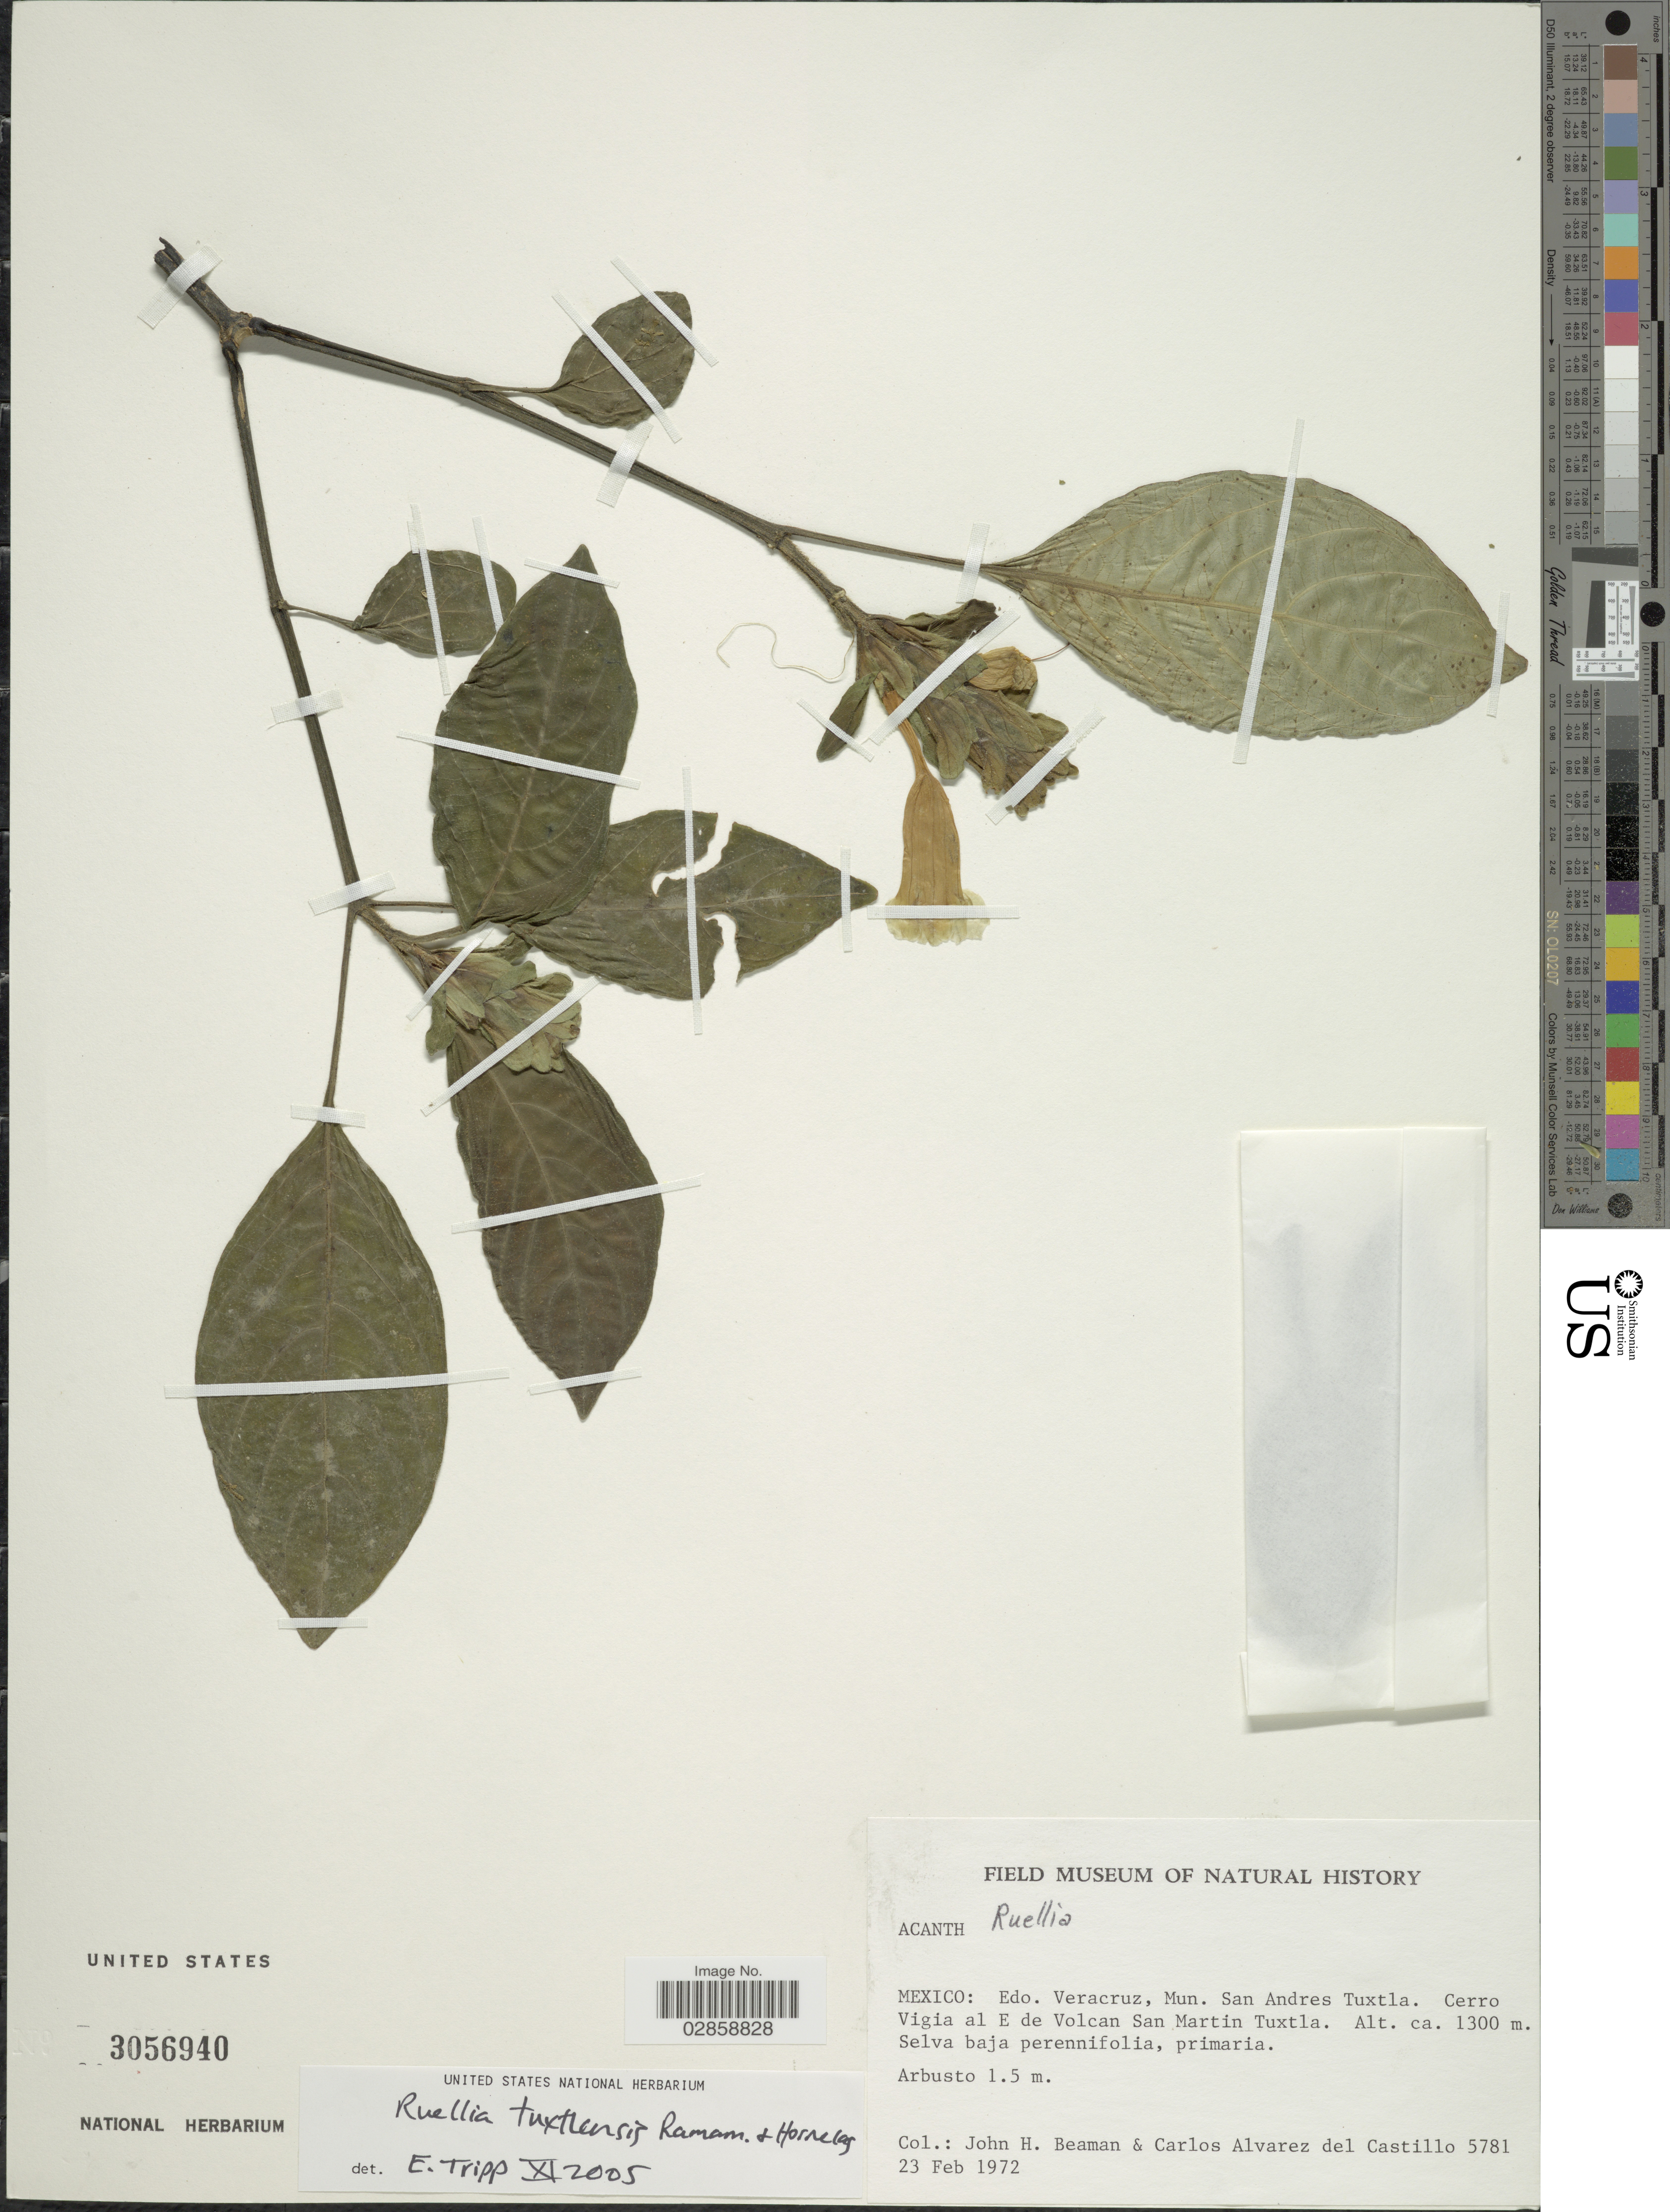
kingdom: Plantae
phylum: Tracheophyta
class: Magnoliopsida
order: Lamiales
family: Acanthaceae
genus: Ruellia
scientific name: Ruellia tuxtlensis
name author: Ramamoorthy & Uribe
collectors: J. H. Beaman & C. del Castillo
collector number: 5781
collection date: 1972-02-23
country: Mexico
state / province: Veracruz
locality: Edo. Veracruz, Mun. San Andres Tuxtla. Cerro Vigia al E de Volcan San Martin Tuxtla.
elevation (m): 1300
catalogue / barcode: US 3056940